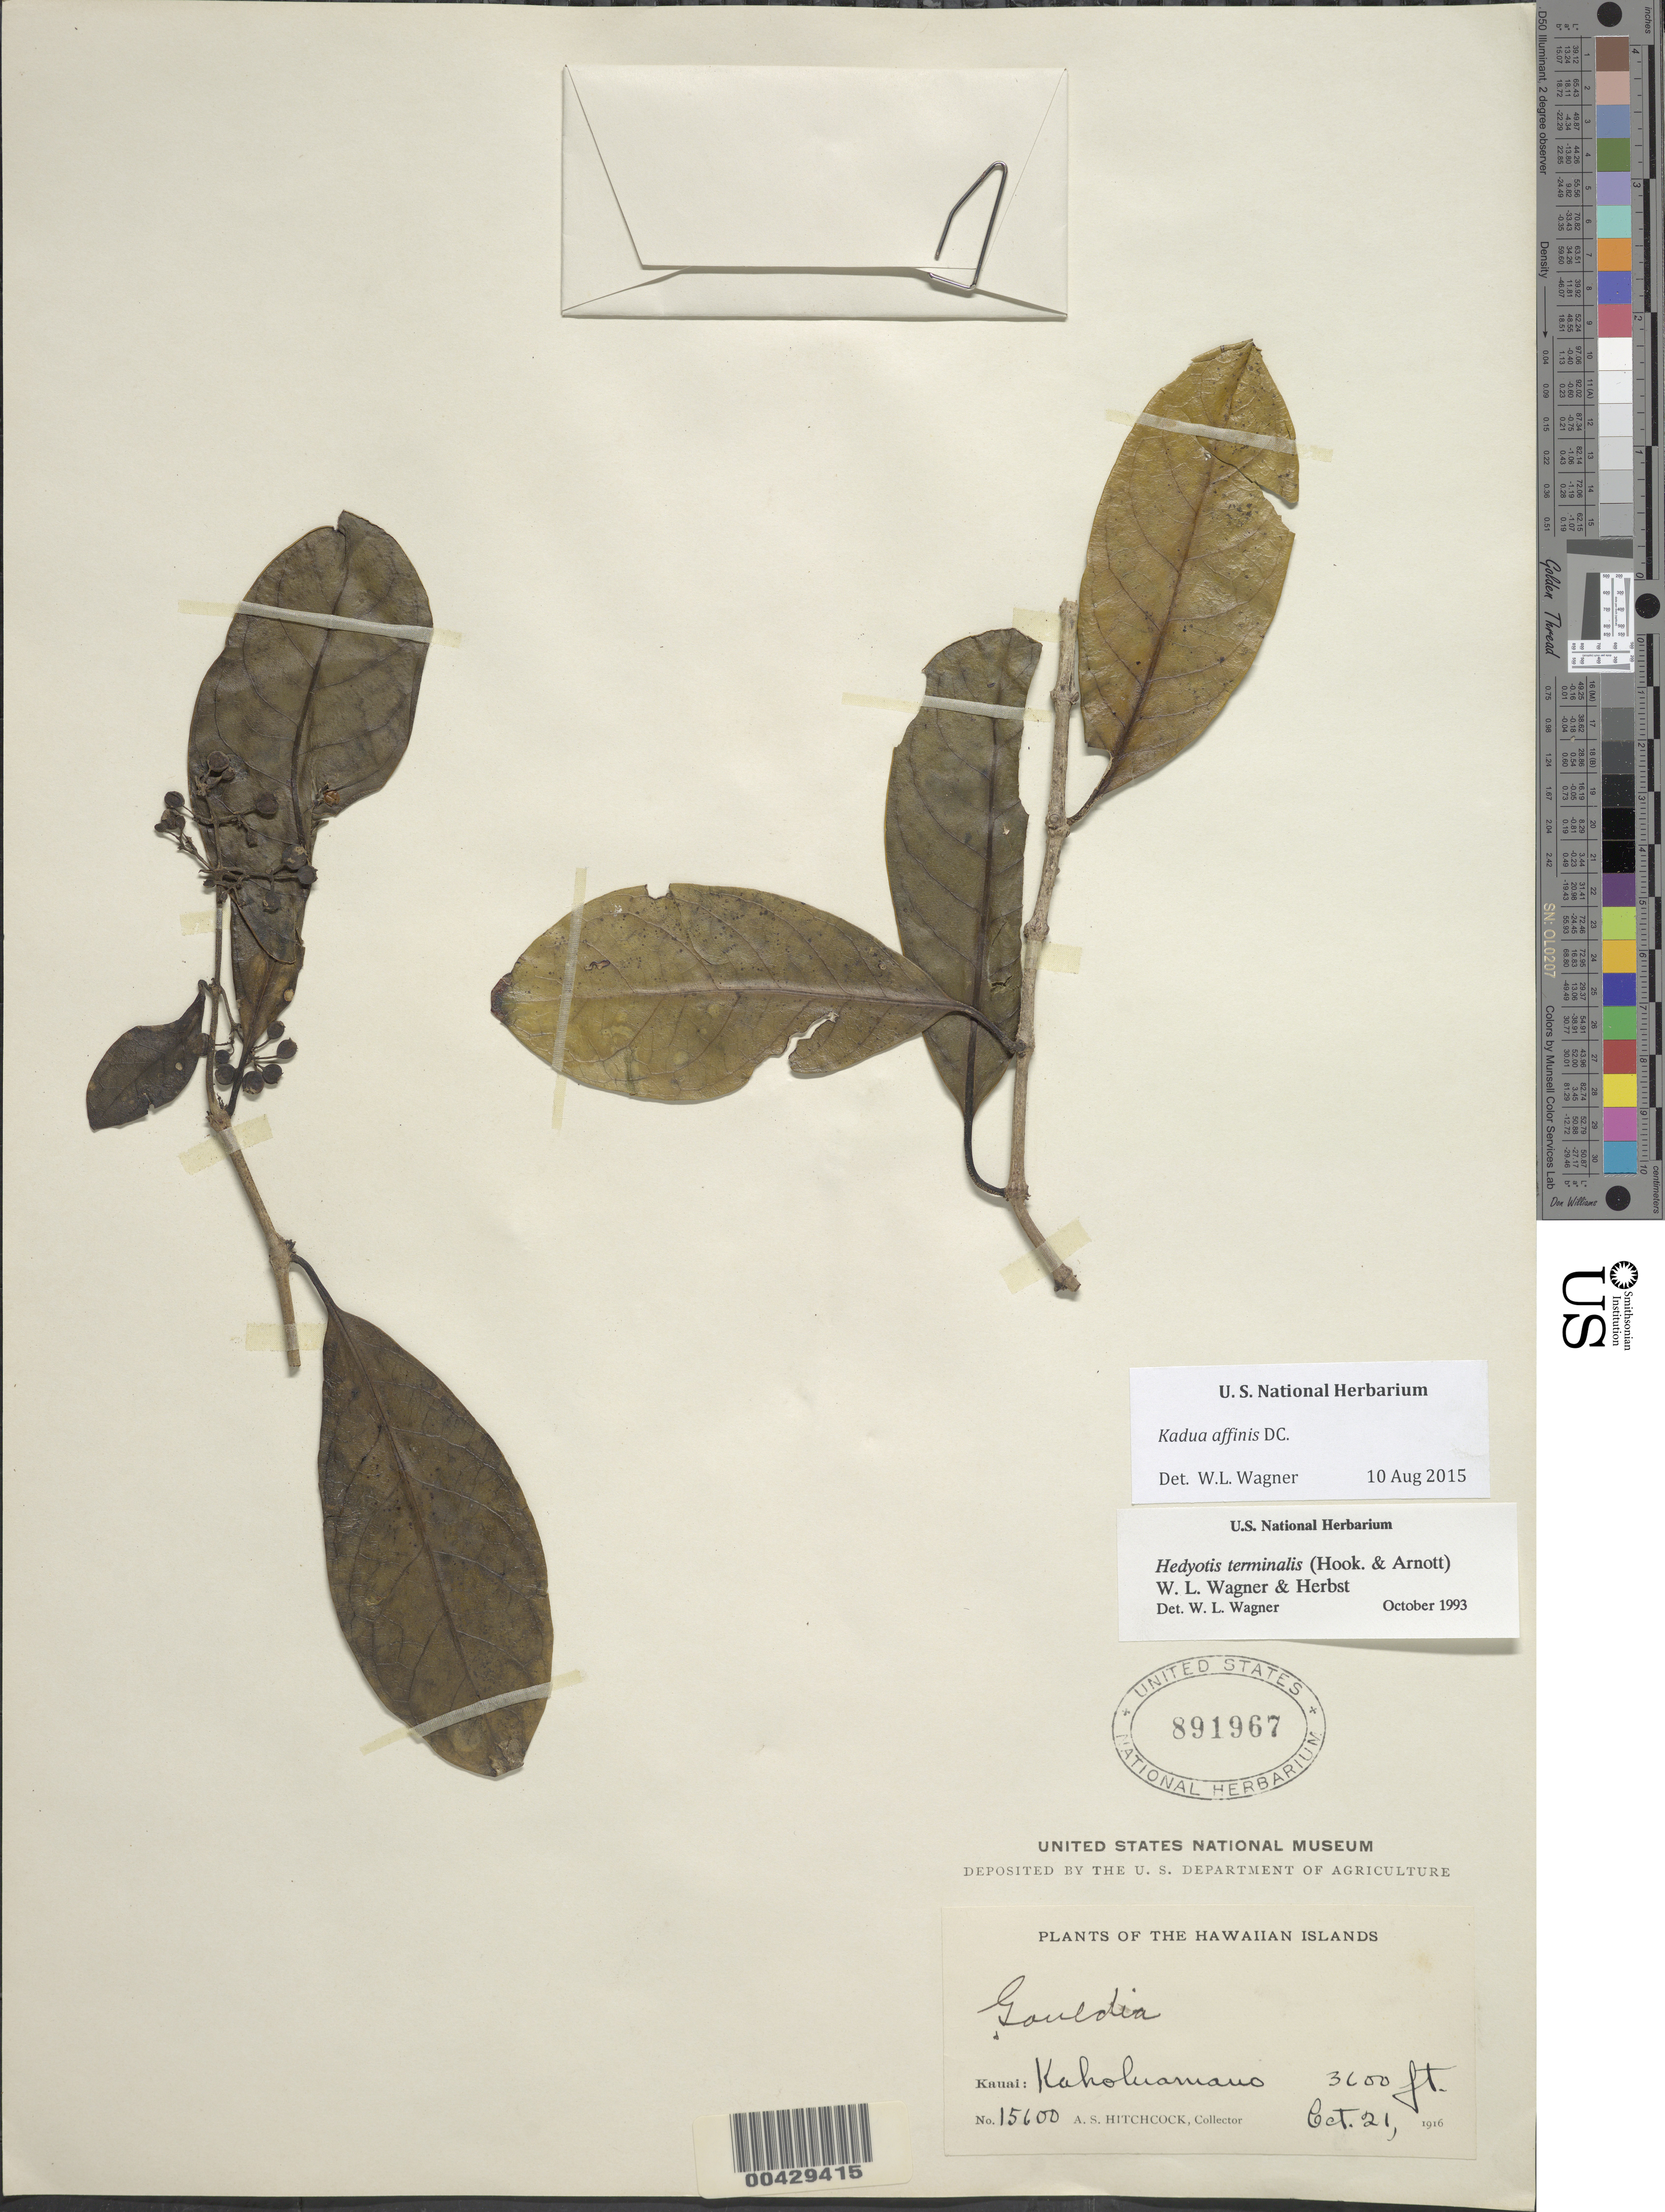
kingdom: Plantae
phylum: Tracheophyta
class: Magnoliopsida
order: Gentianales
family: Rubiaceae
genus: Kadua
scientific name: Kadua affinis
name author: DC.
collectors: A. S. Hitchcock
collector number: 15600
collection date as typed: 21 Oct 1916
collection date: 1916-10-21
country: United States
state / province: Hawaii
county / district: Kauai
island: Kaua'i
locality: Kaholuamano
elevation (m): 1097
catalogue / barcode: US 891967